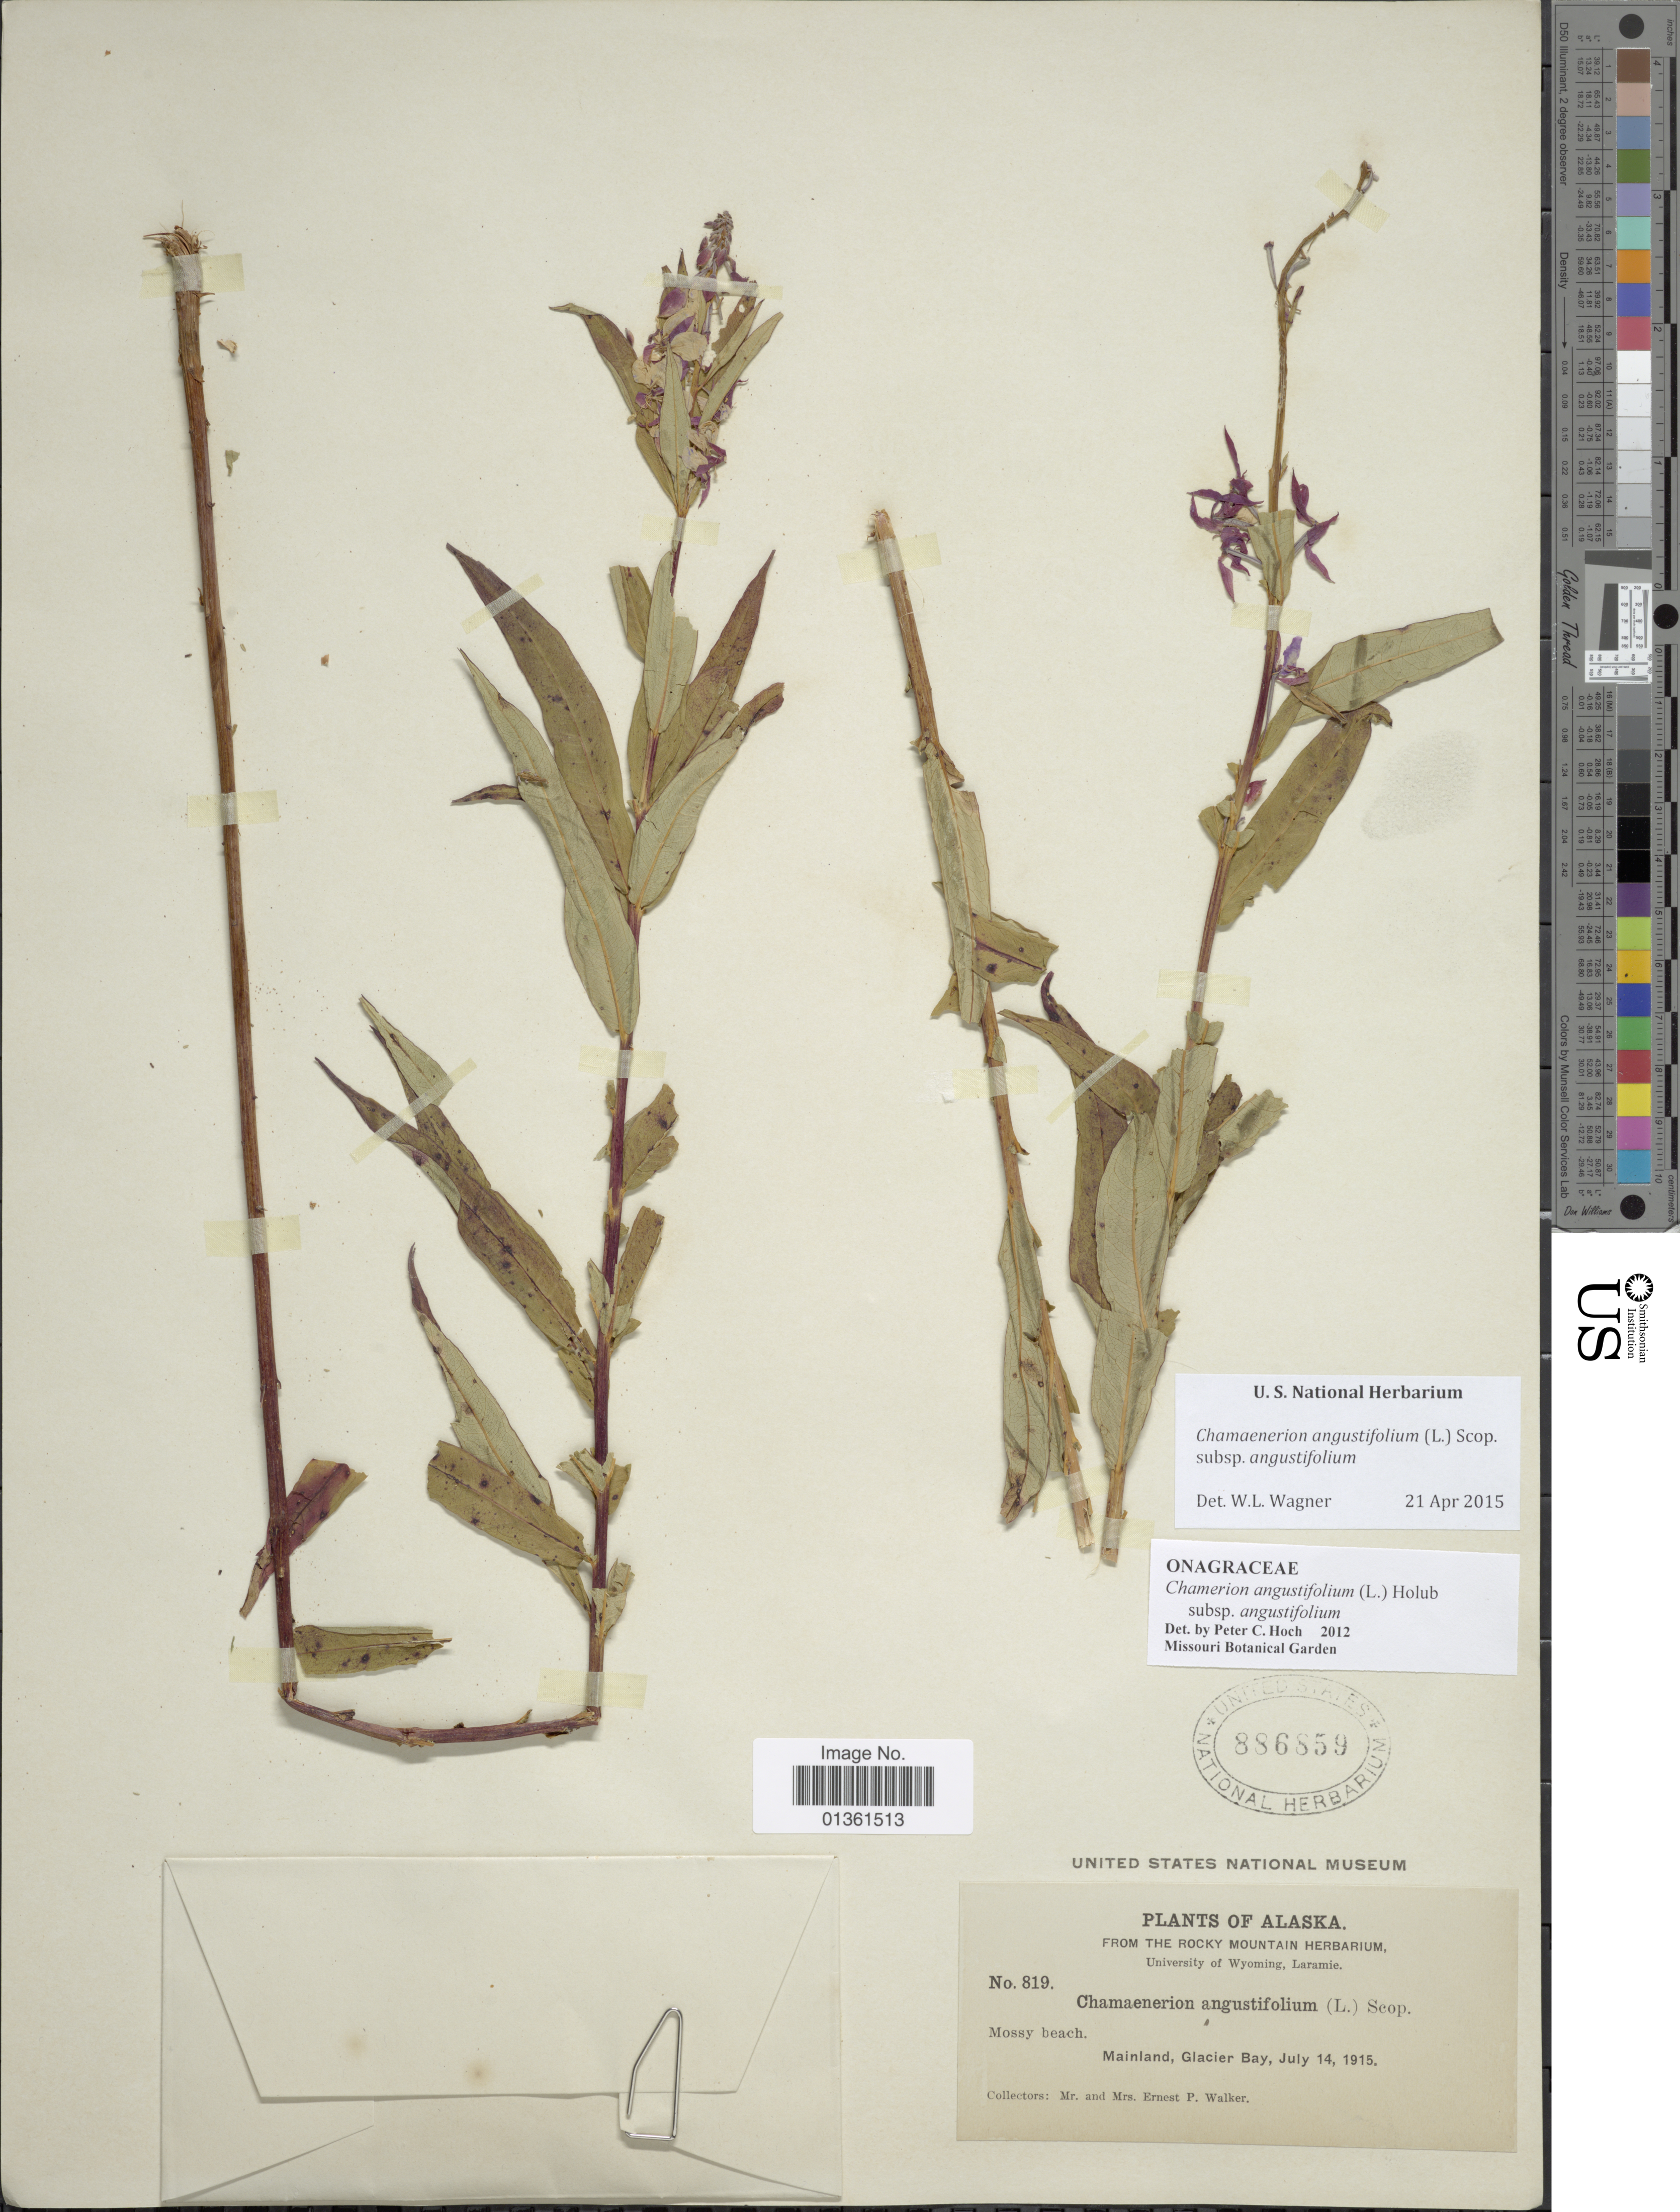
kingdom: Plantae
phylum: Tracheophyta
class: Magnoliopsida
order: Myrtales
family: Onagraceae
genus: Chamaenerion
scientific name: Chamaenerion angustifolium subsp. angustifolium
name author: (L.) Scop.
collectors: E. P. Walker & E. P. Walker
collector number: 819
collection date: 1915-07-14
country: United States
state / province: Alaska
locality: Mainland, Glacier Bay.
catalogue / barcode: US 886859